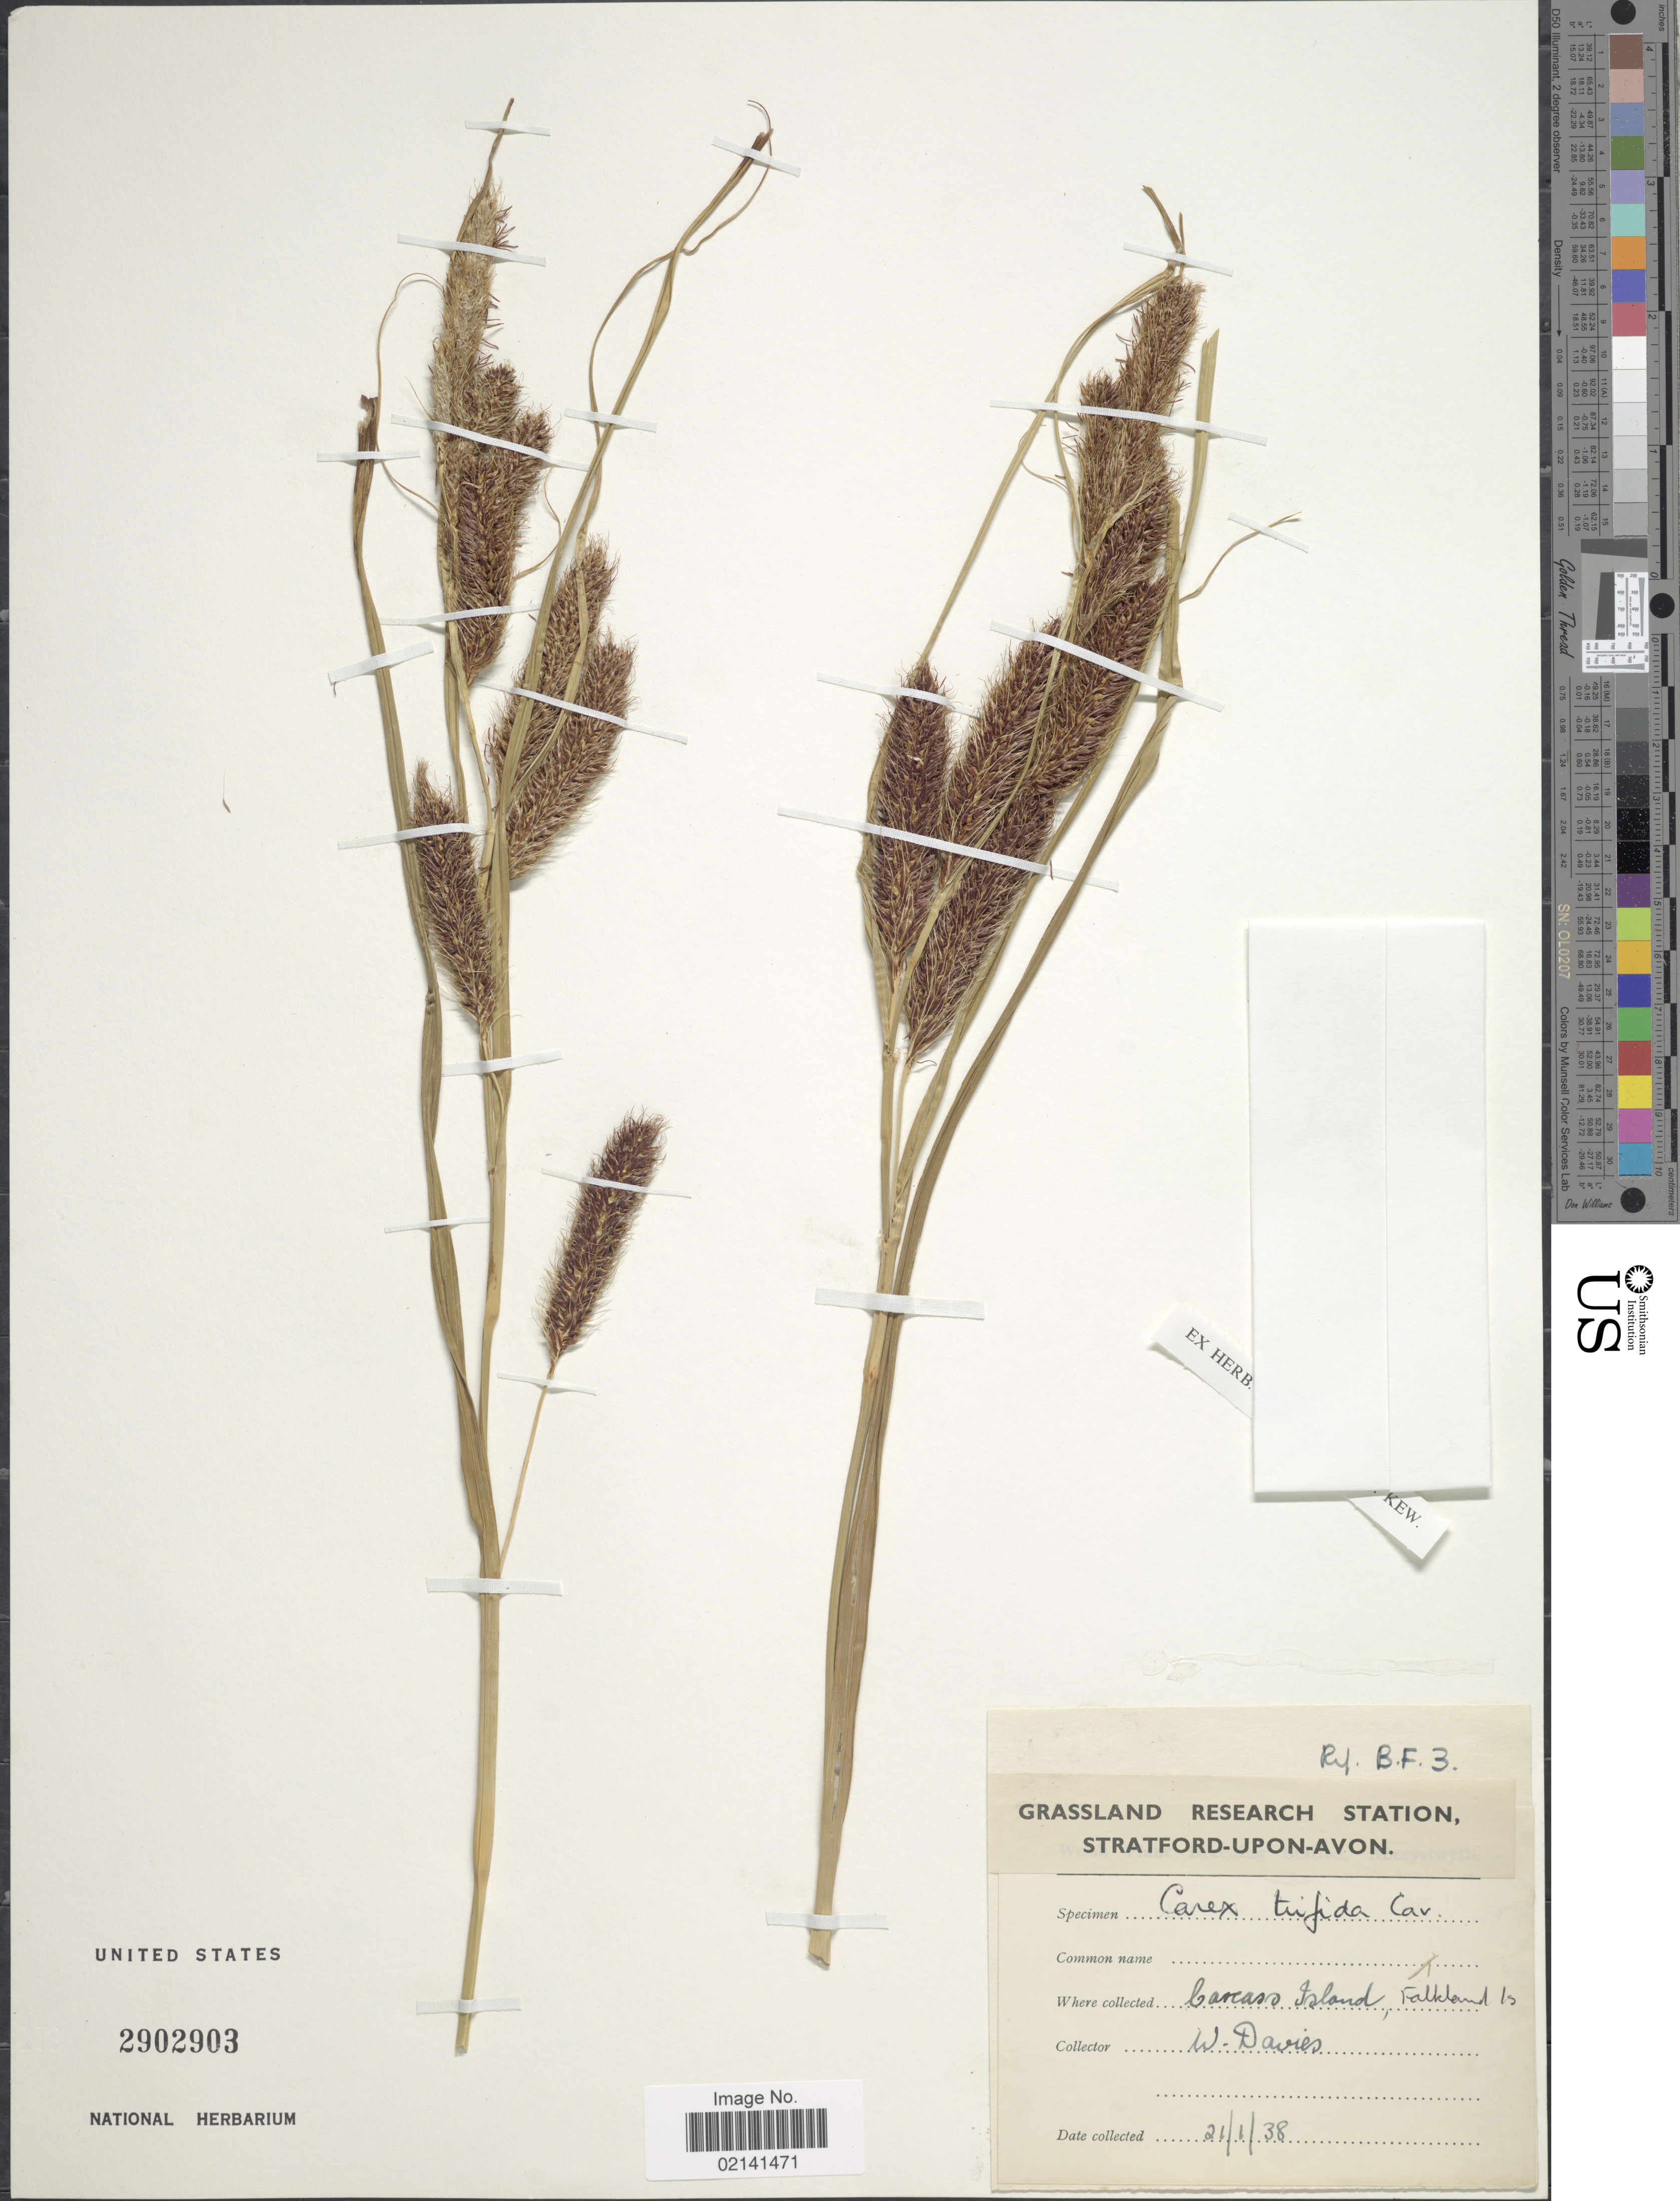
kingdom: Plantae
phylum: Tracheophyta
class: Liliopsida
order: Poales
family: Cyperaceae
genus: Carex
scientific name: Carex trifida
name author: Cav.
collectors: W. Davies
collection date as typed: Transcribed d/m/y: 21/1/38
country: Falkland Islands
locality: Carcass [interpreted] Island, Falkland Is.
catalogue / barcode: US 2902903